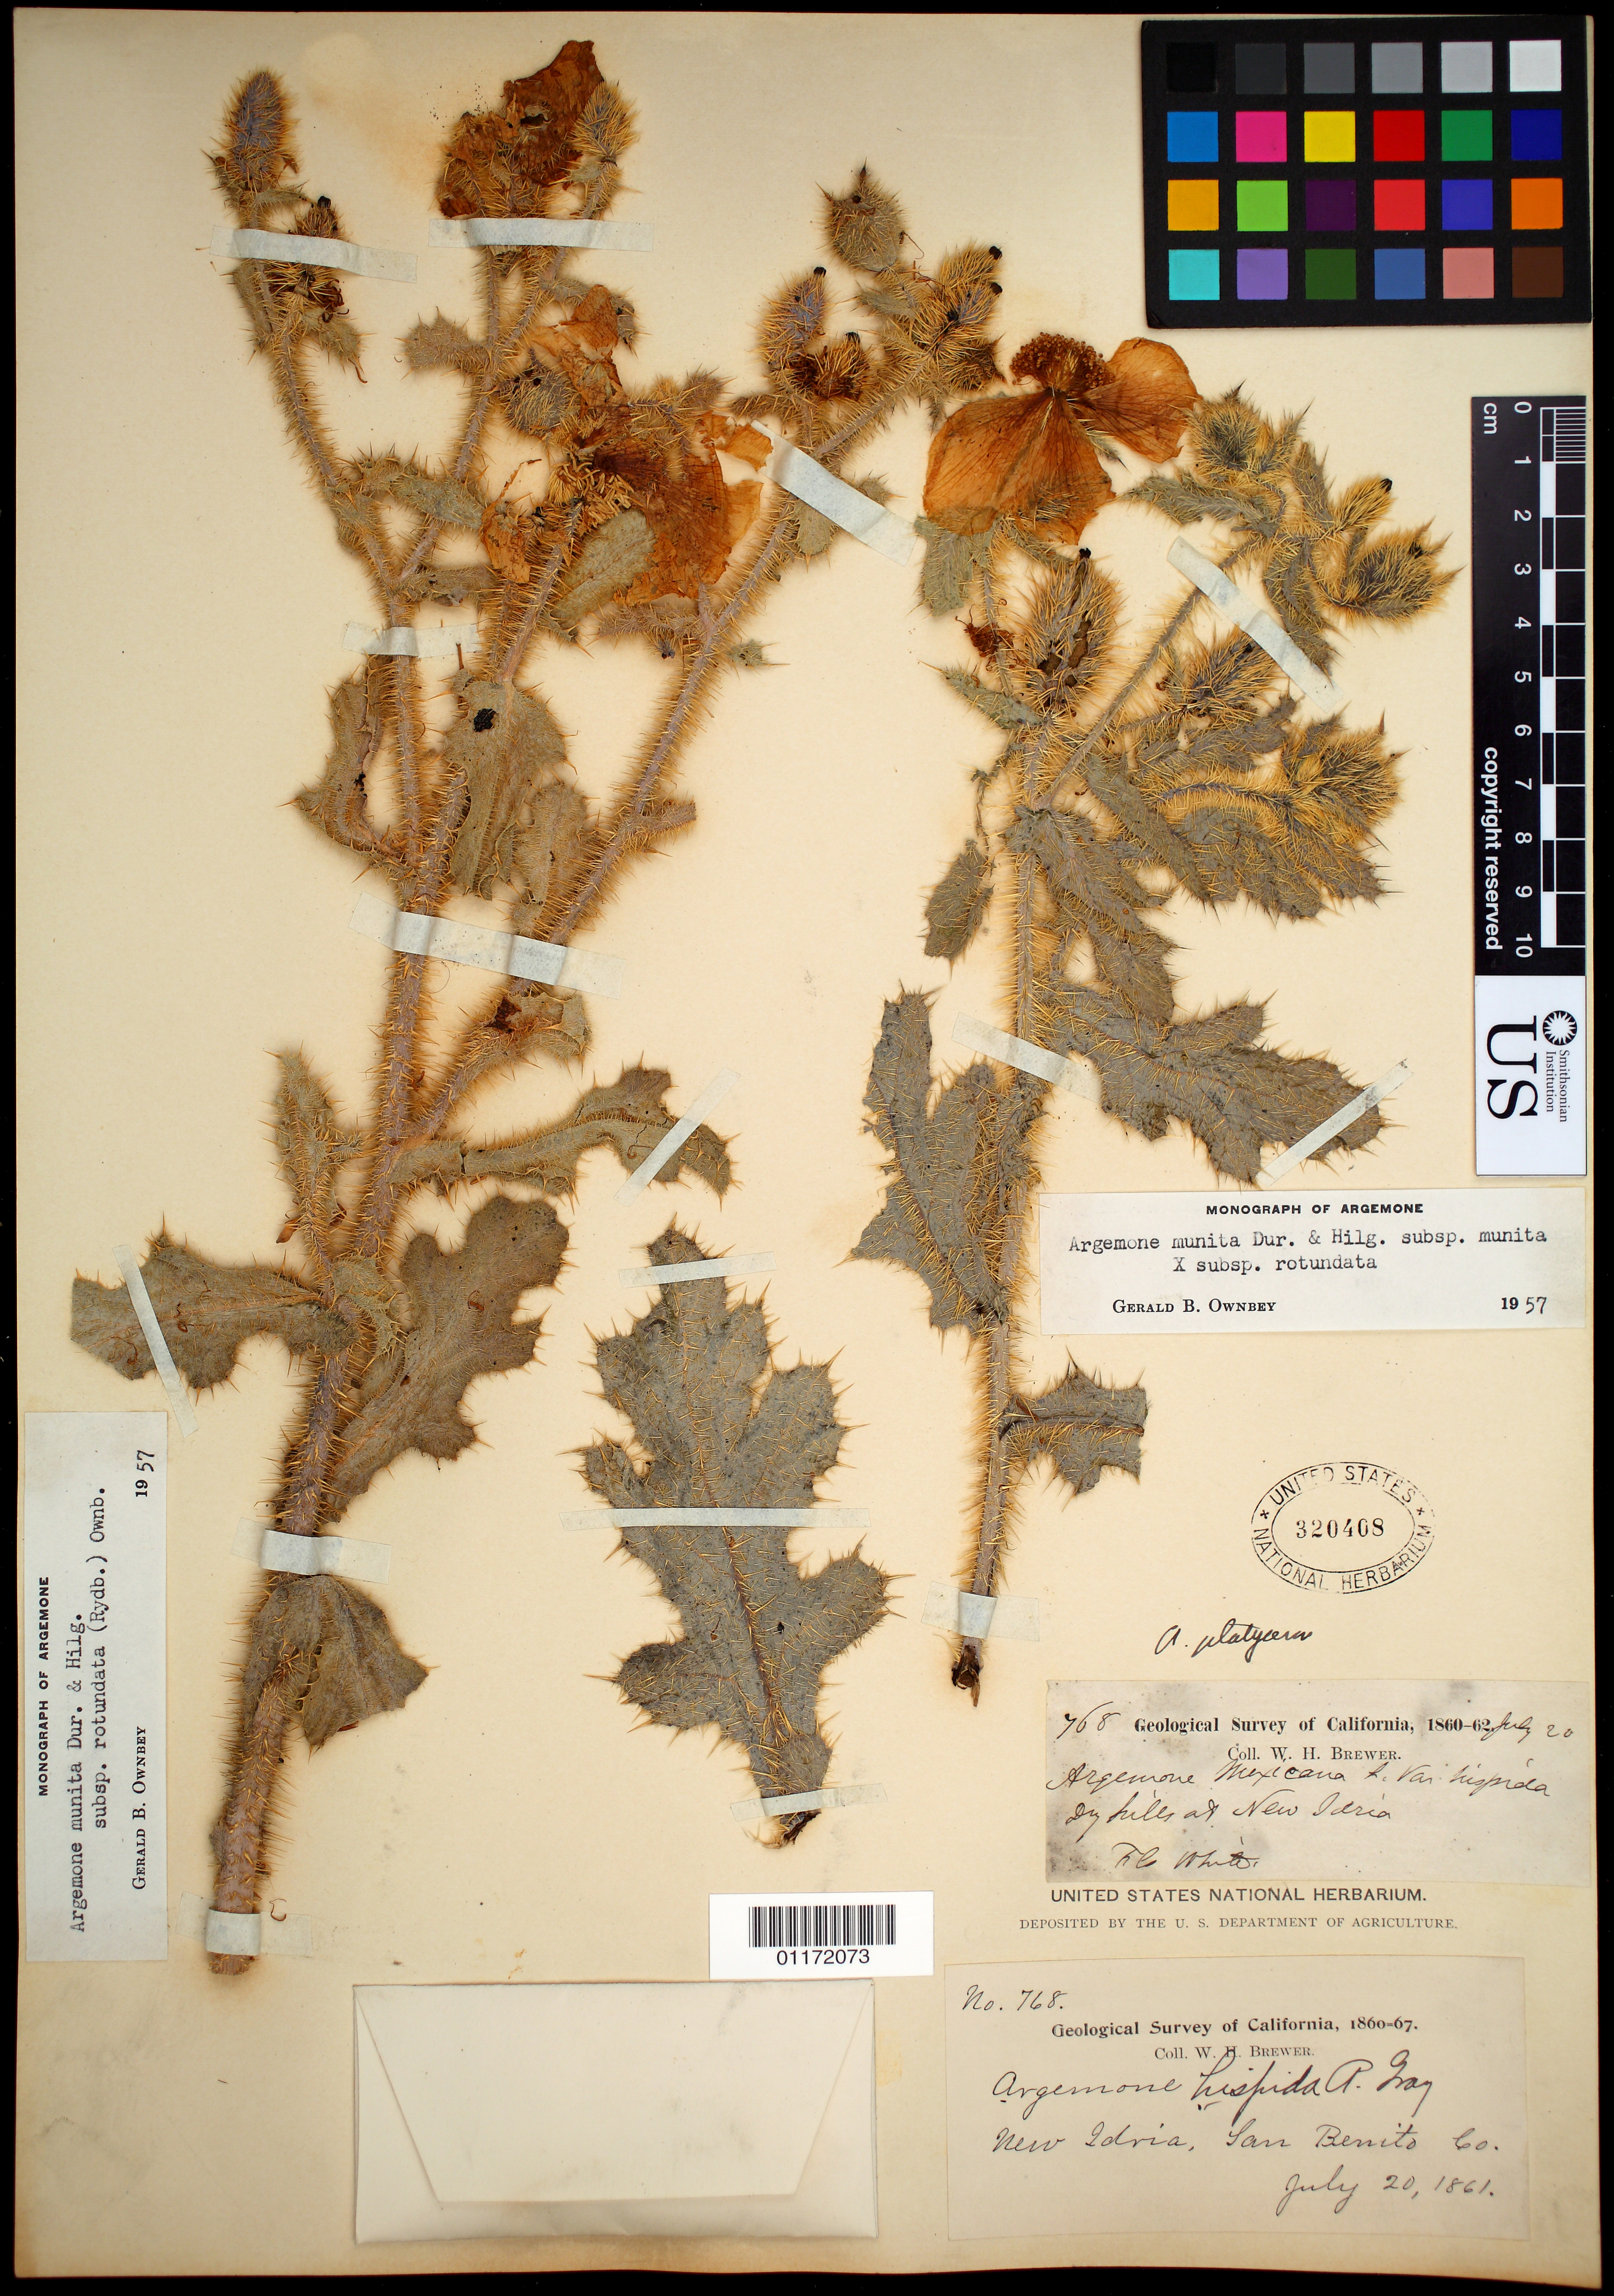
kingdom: Plantae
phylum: Tracheophyta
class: Magnoliopsida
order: Ranunculales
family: Papaveraceae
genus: Argemone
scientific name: Argemone munita Durand & Hilg. subsp. munita x A. munita subsp. rotundata (Rydb.) G.B. Ownbey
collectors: W. H. Brewer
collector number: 768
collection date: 1861-07-20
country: United States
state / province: California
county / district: San Benito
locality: New Idria.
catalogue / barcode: US 320408